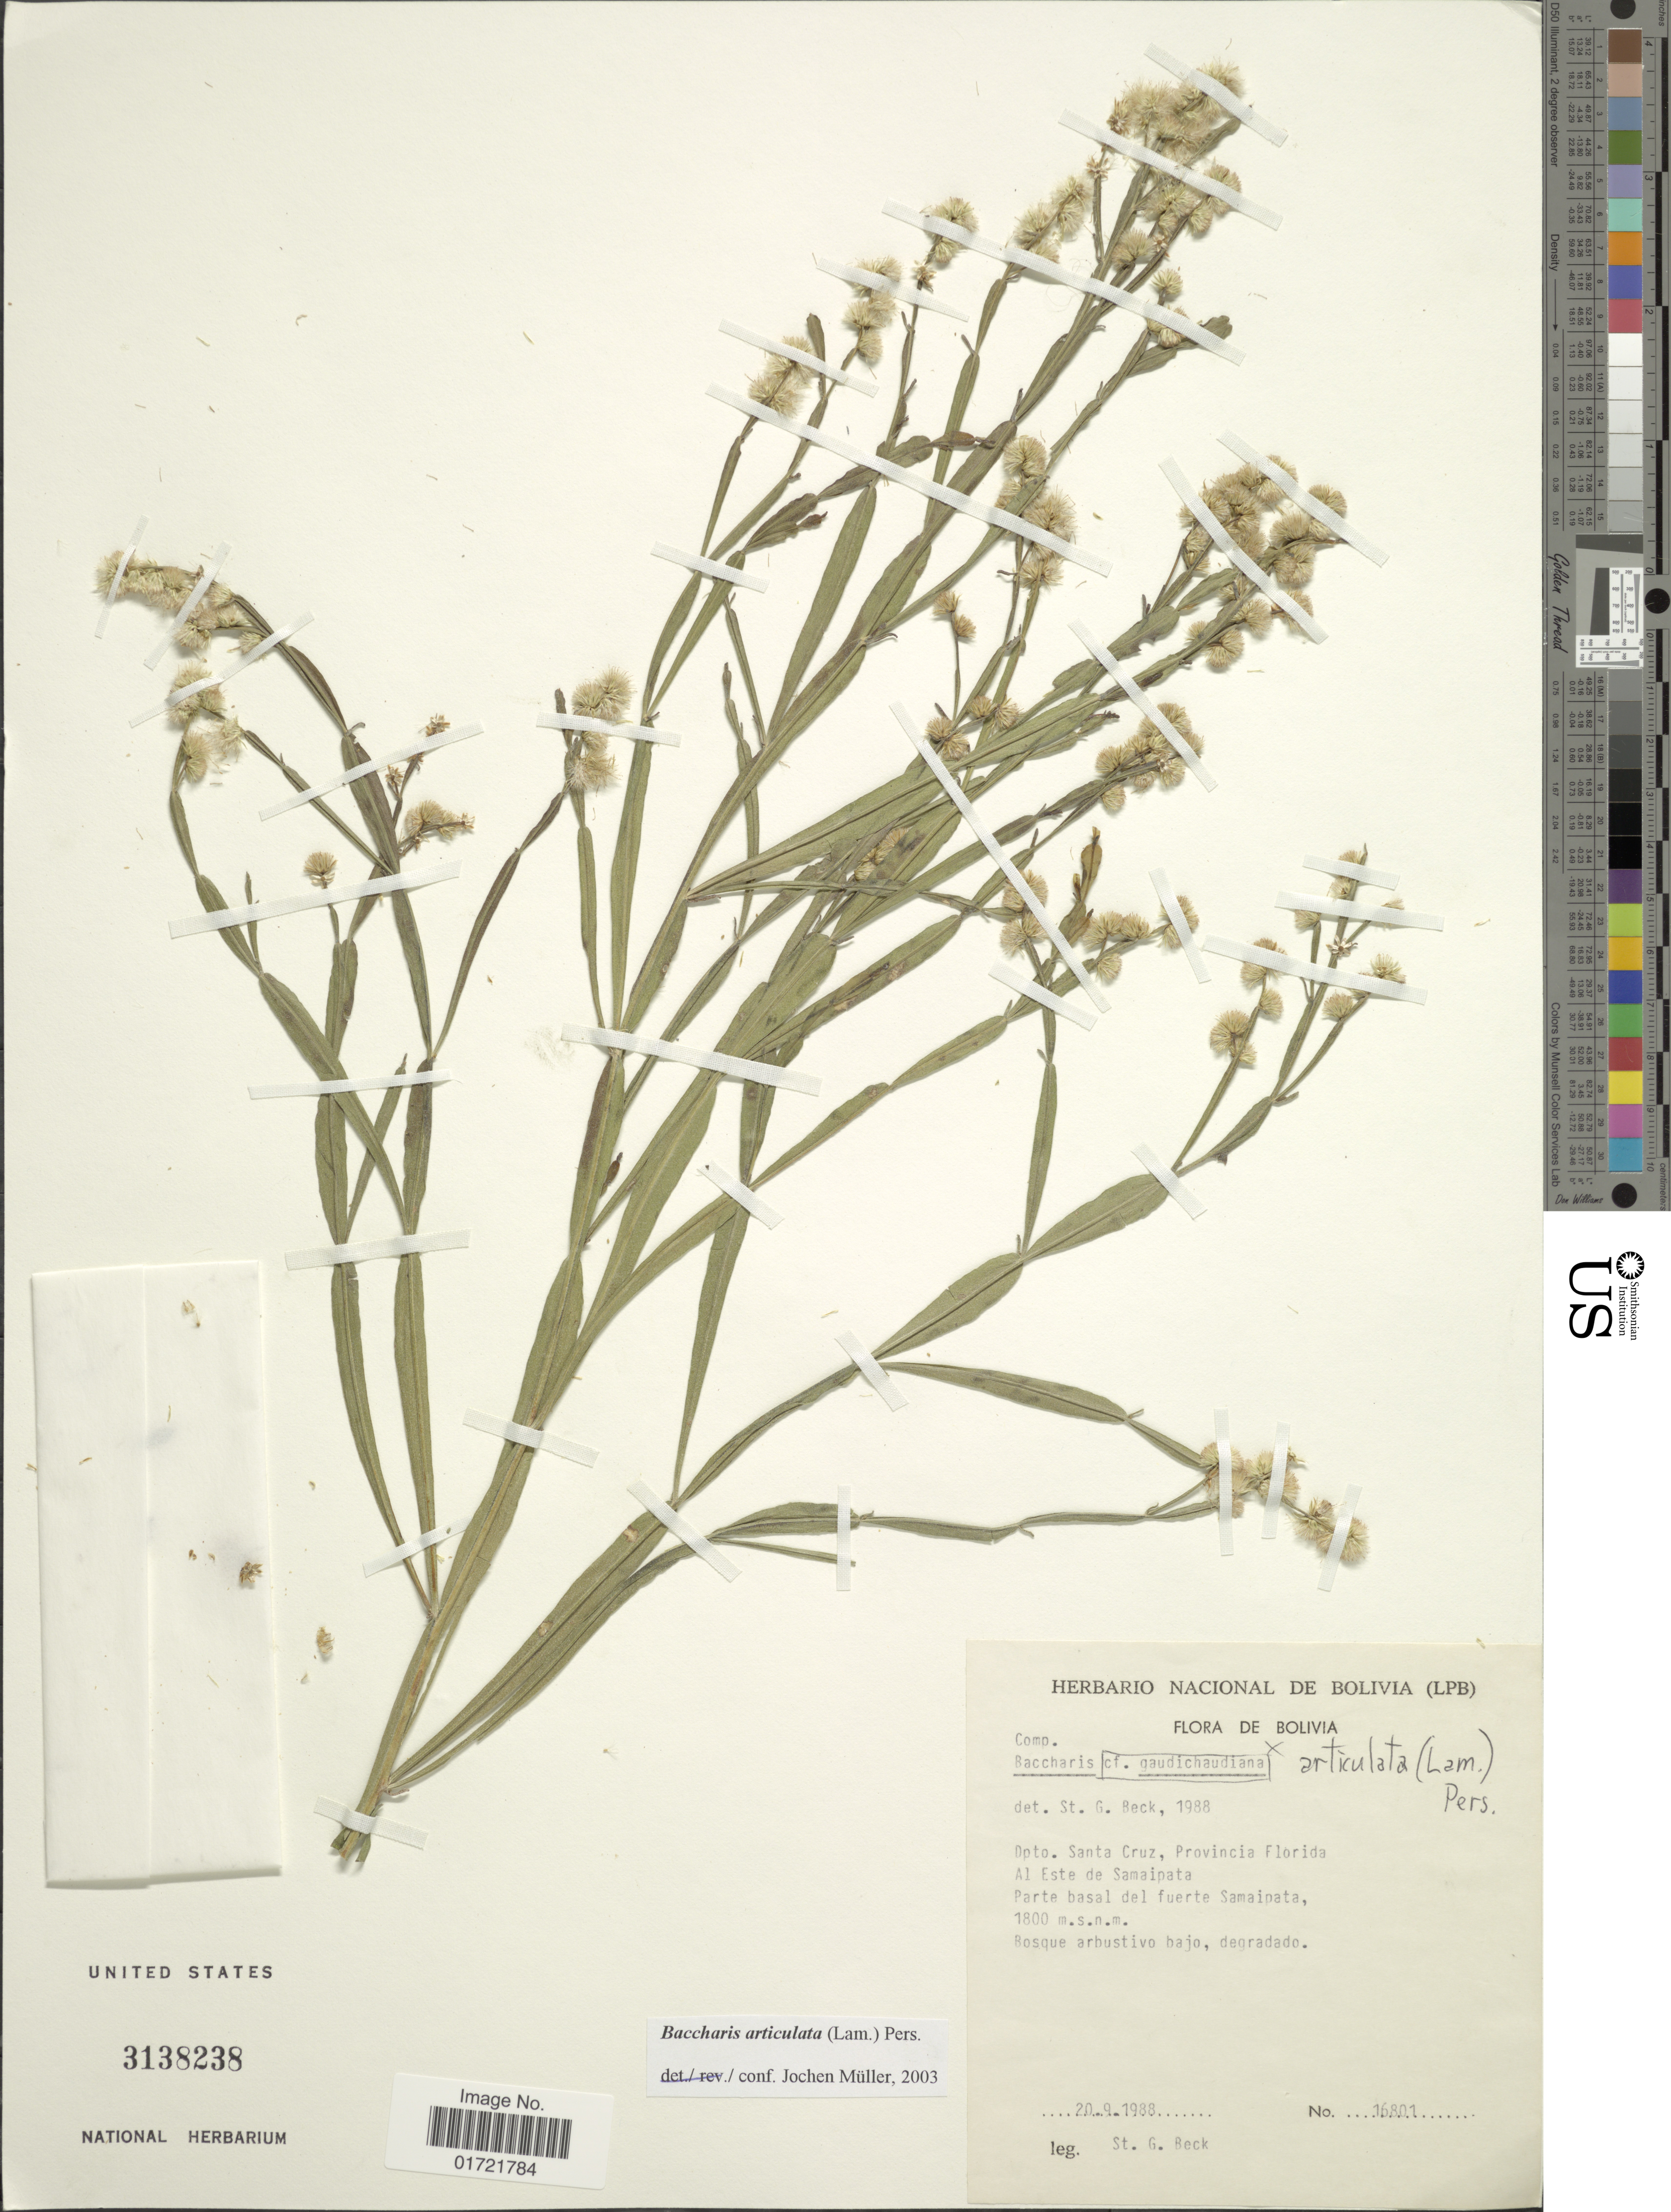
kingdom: Plantae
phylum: Tracheophyta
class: Magnoliopsida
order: Asterales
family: Asteraceae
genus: Baccharis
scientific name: Baccharis articulata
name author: (Lam.) Pers.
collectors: S. G. Beck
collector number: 16801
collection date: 1988-09-20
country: Bolivia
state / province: Santa Cruz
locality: Dpto. Santa Cruz, Provincia Florida. Al este de Samaipata, Parte basal del fuerte Samaipata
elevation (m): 1800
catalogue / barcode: US 3138238